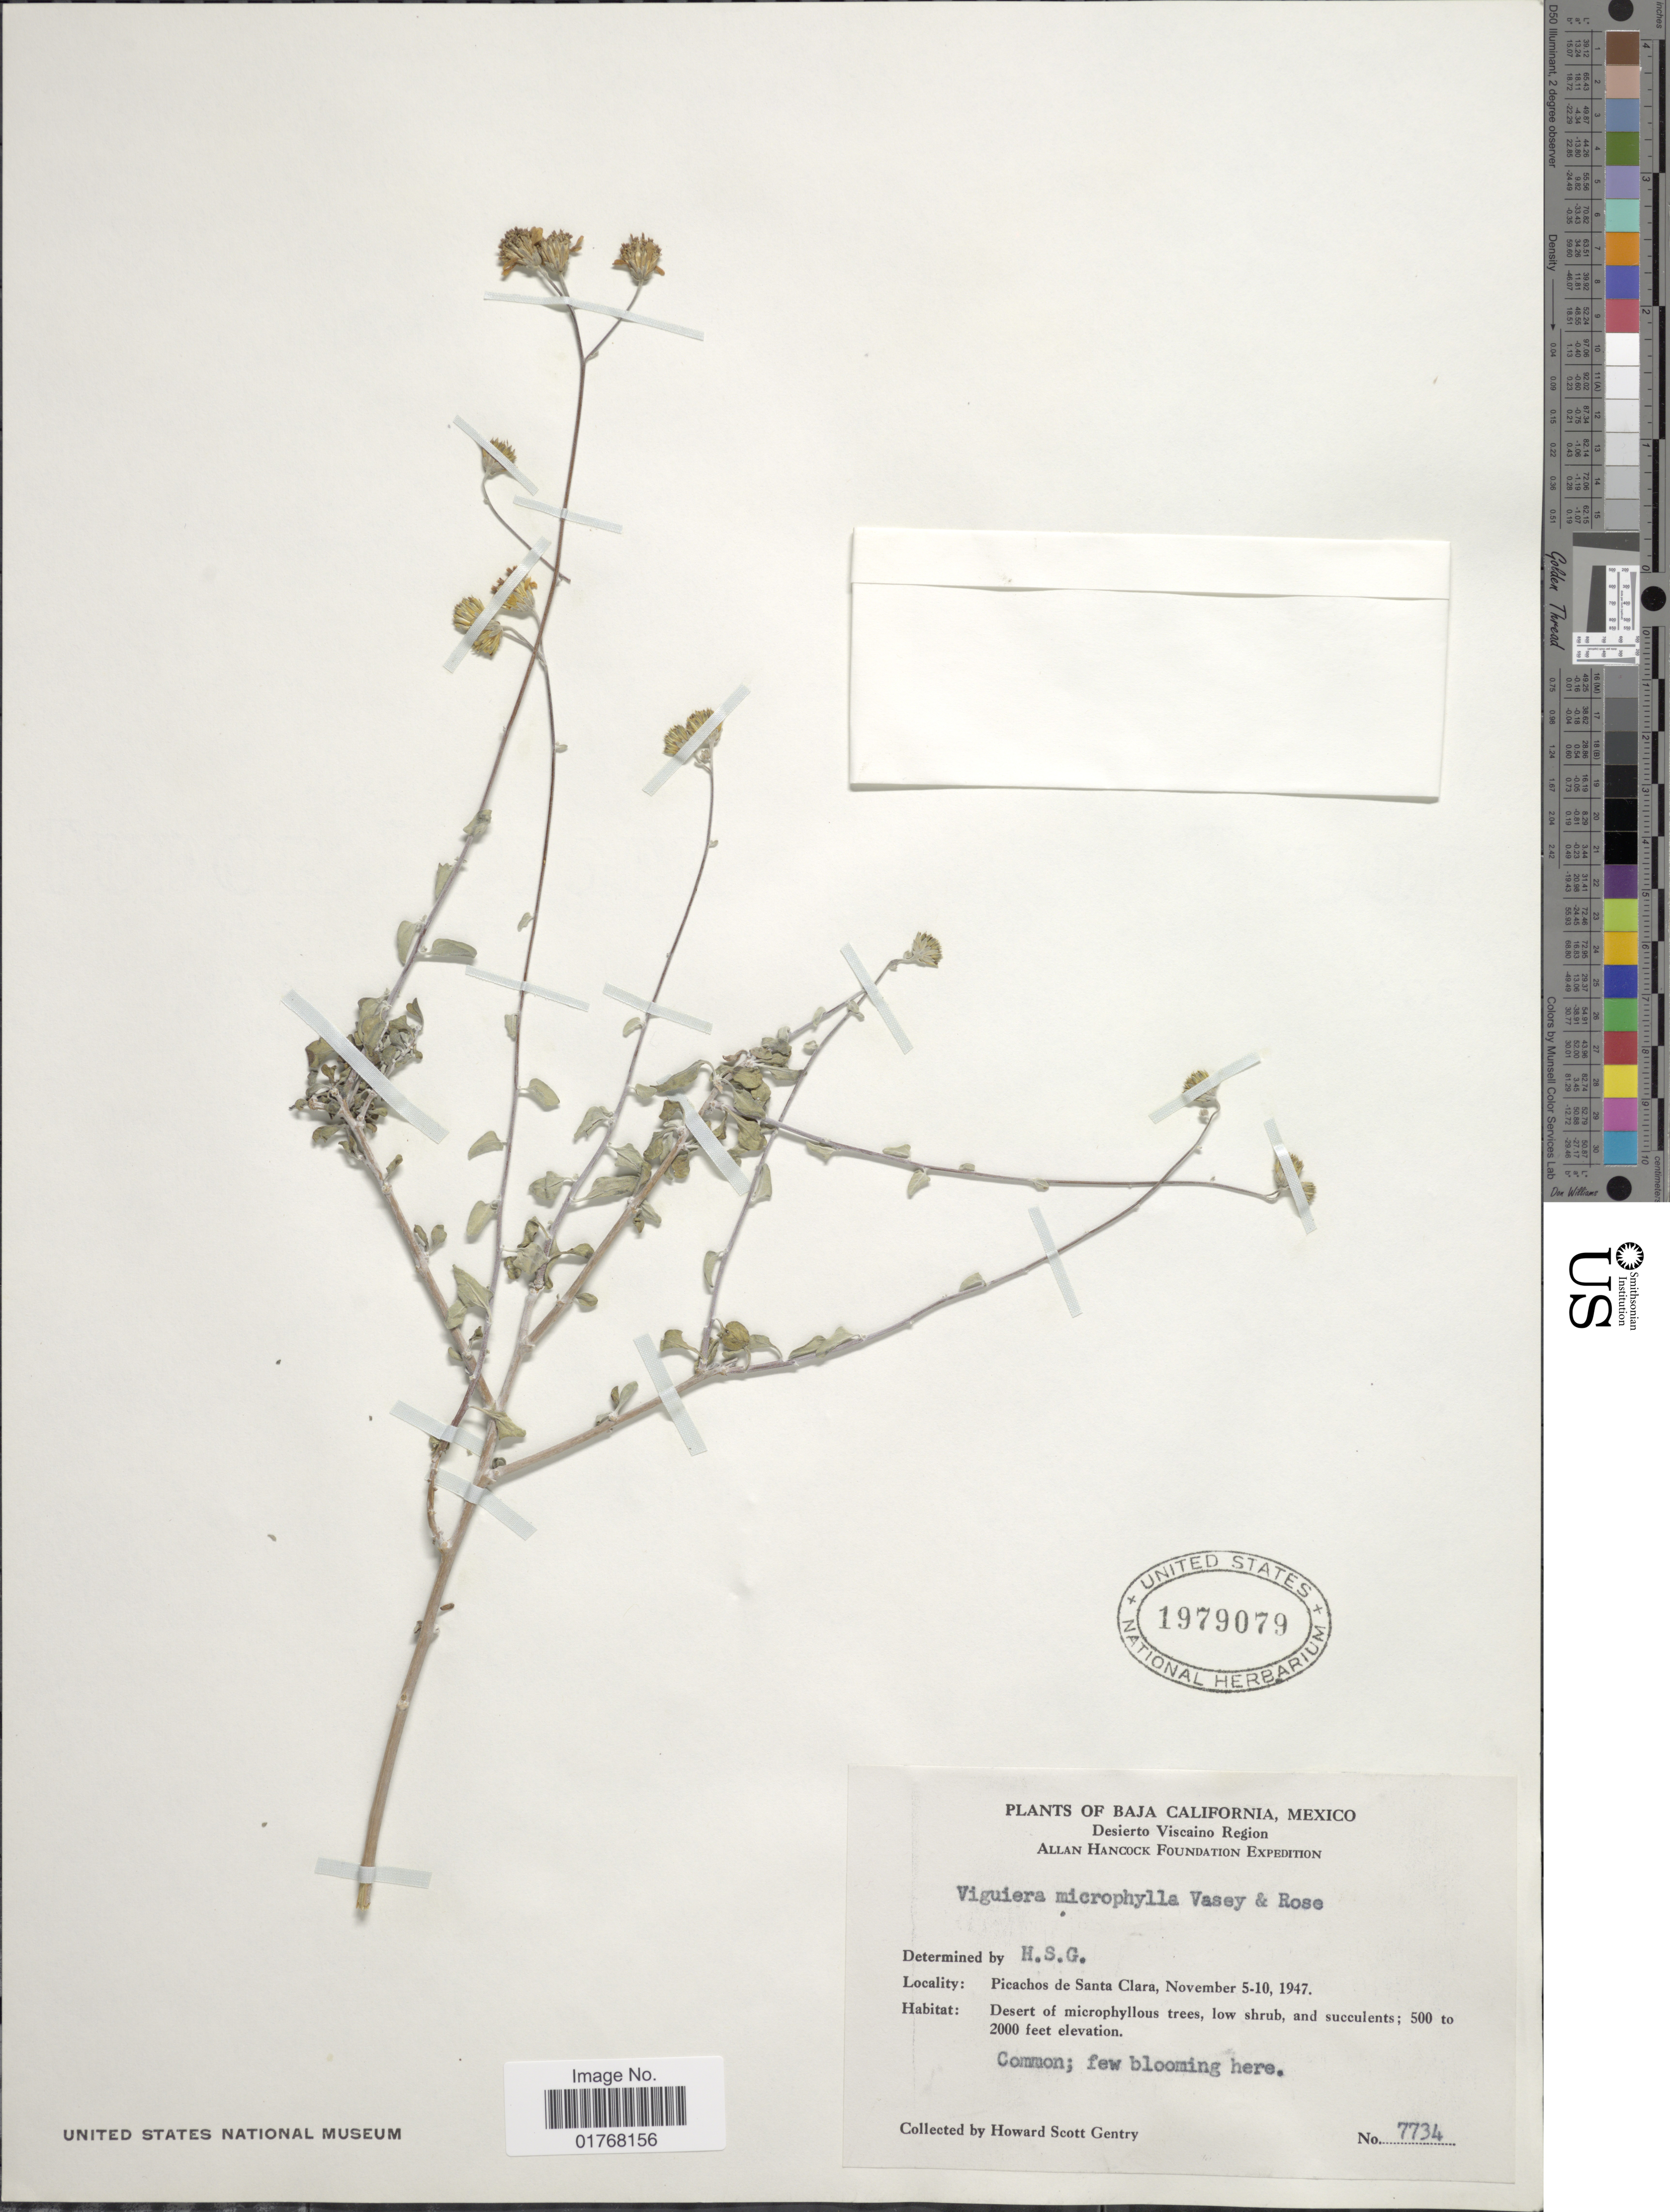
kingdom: Plantae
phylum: Tracheophyta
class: Magnoliopsida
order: Asterales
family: Asteraceae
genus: Viguiera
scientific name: Viguiera microphylla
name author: Vasey & Rose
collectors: H. S. Gentry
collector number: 7734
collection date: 1947-11-05/1947-11-10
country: Mexico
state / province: Baja California Sur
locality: Desierto Viscaino Region, Picachos de Santa Clara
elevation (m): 152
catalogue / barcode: US 1979079